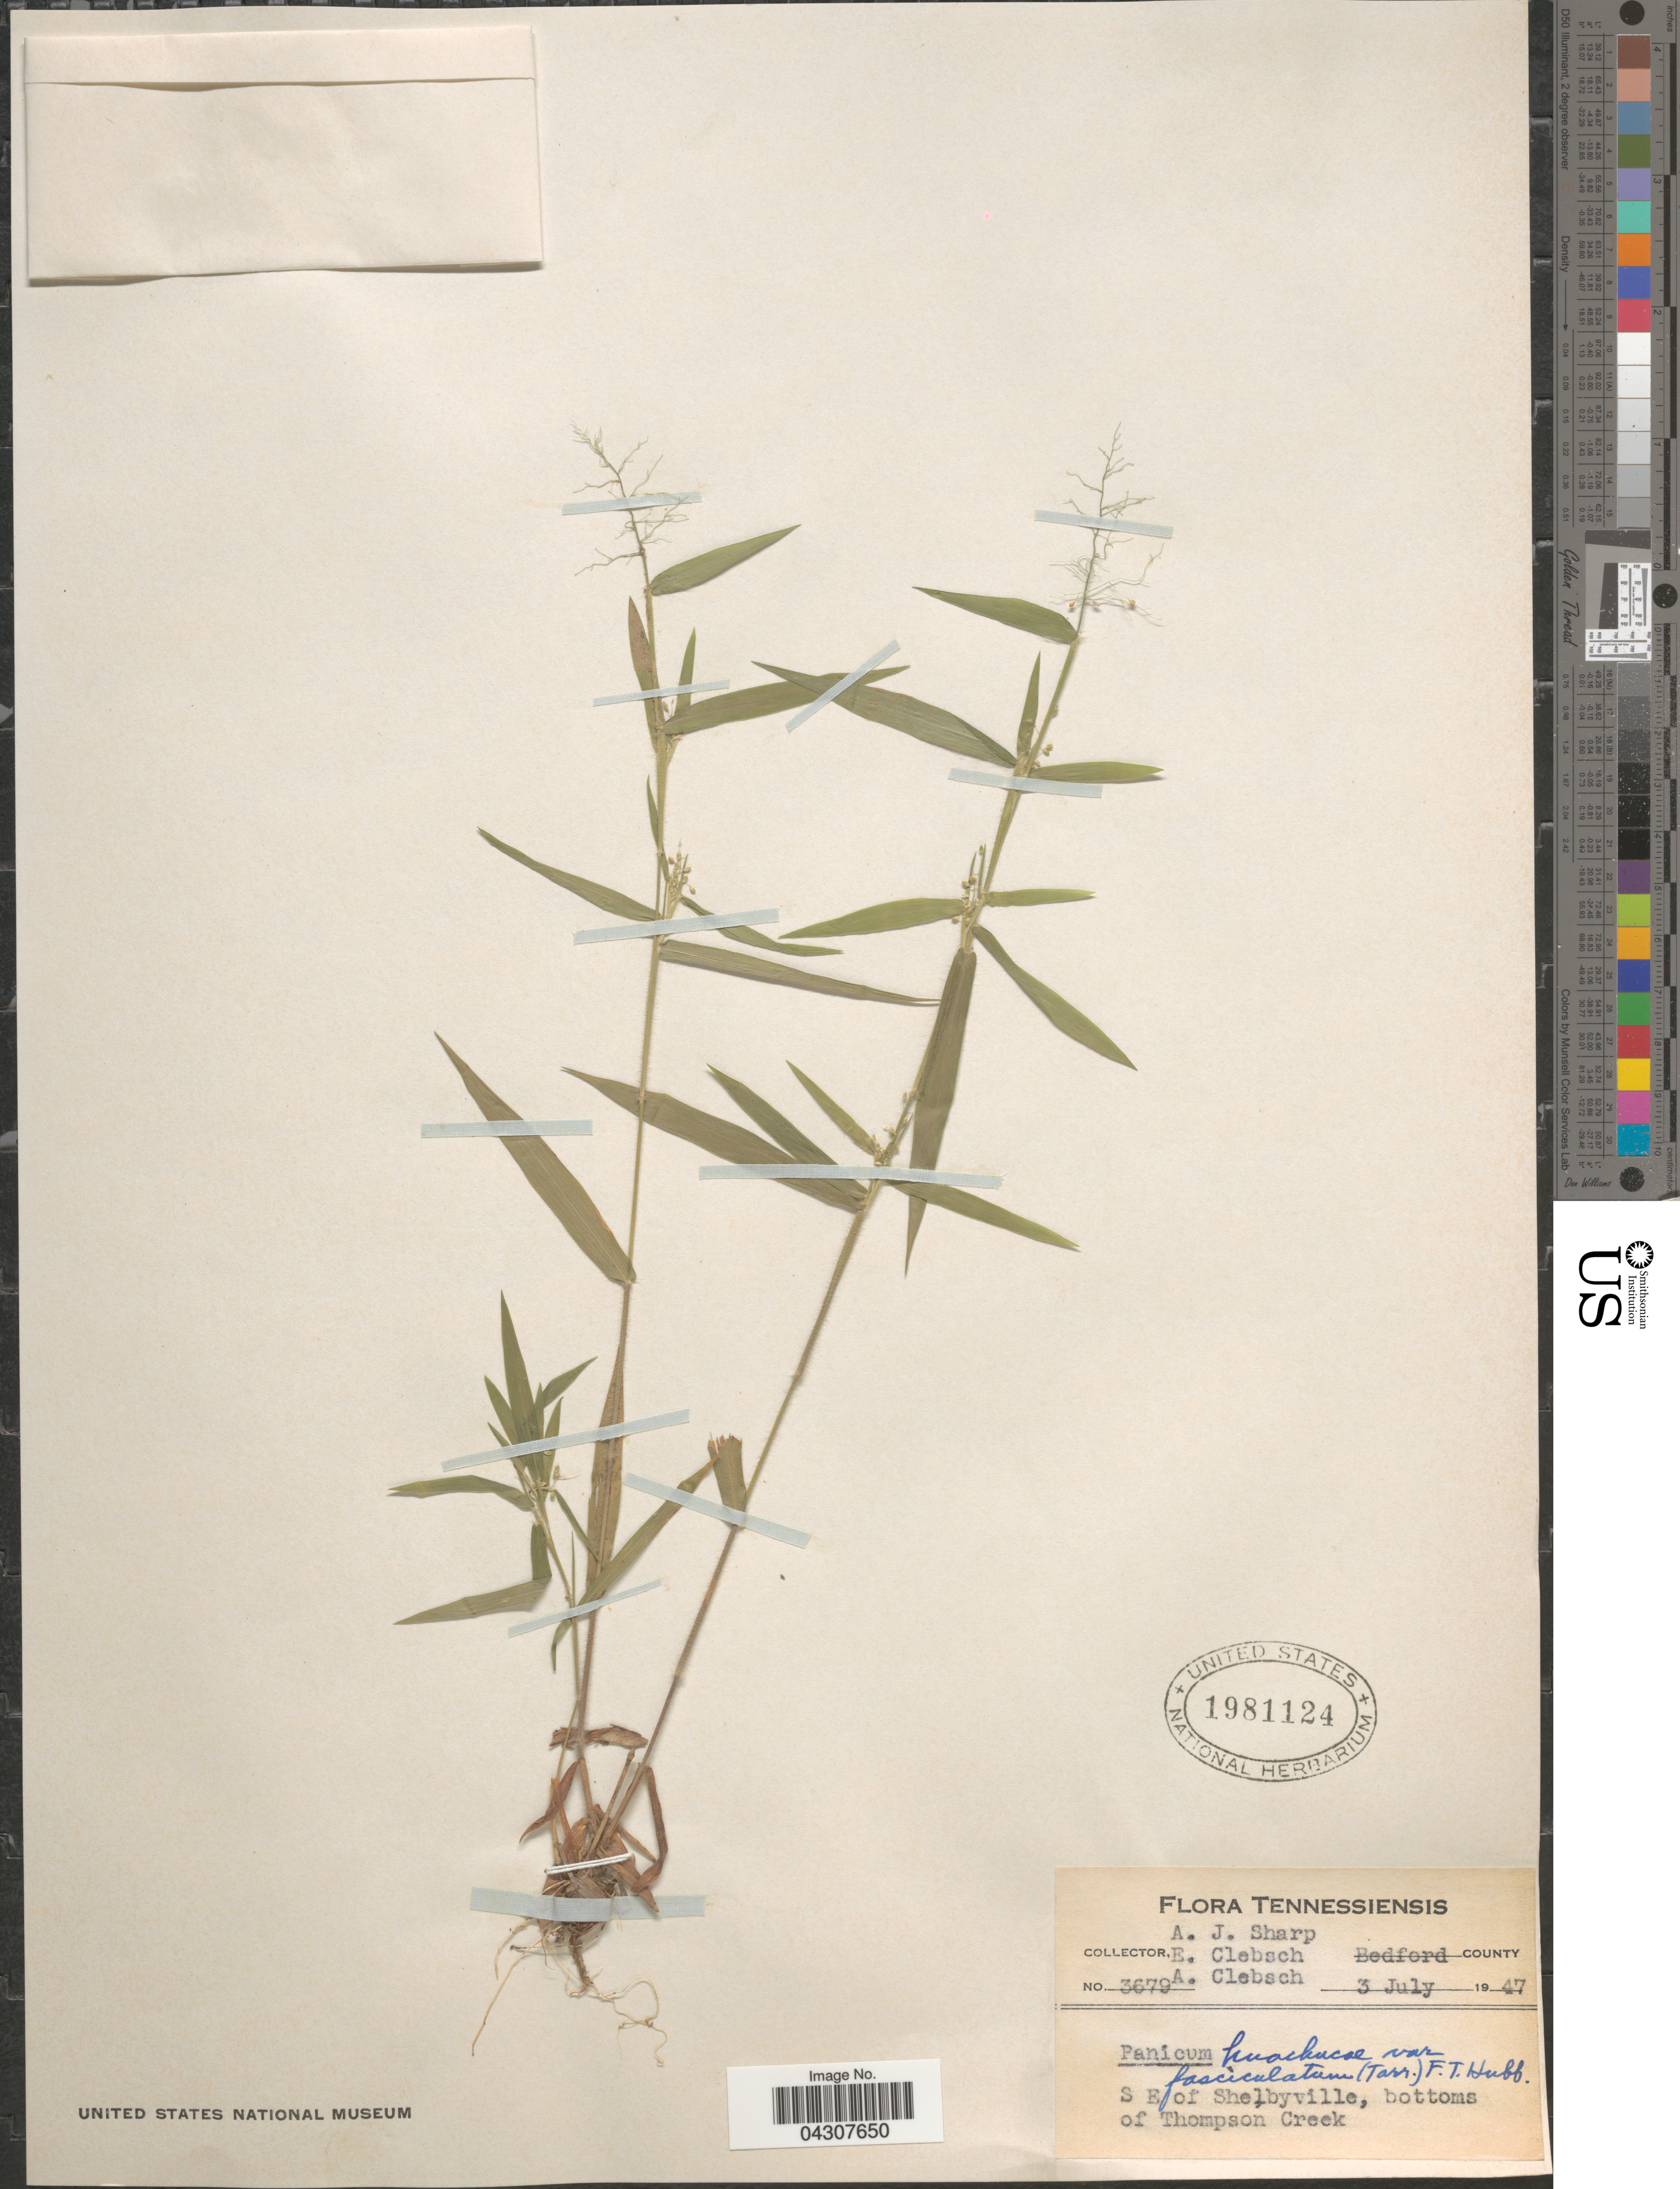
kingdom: Plantae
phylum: Tracheophyta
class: Liliopsida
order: Poales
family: Poaceae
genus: Dichanthelium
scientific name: Dichanthelium acuminatum var. acuminatum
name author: (Sw.) Gould & C.A. Clark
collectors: A. J. Sharp, E. Clebsch & A. Clebsch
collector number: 3679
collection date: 1947-07-03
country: United States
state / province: Tennessee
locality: Tennessiensis. Bedford County. S E of Shelbyville, bottoms of Thompson Creek.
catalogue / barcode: US 1981124